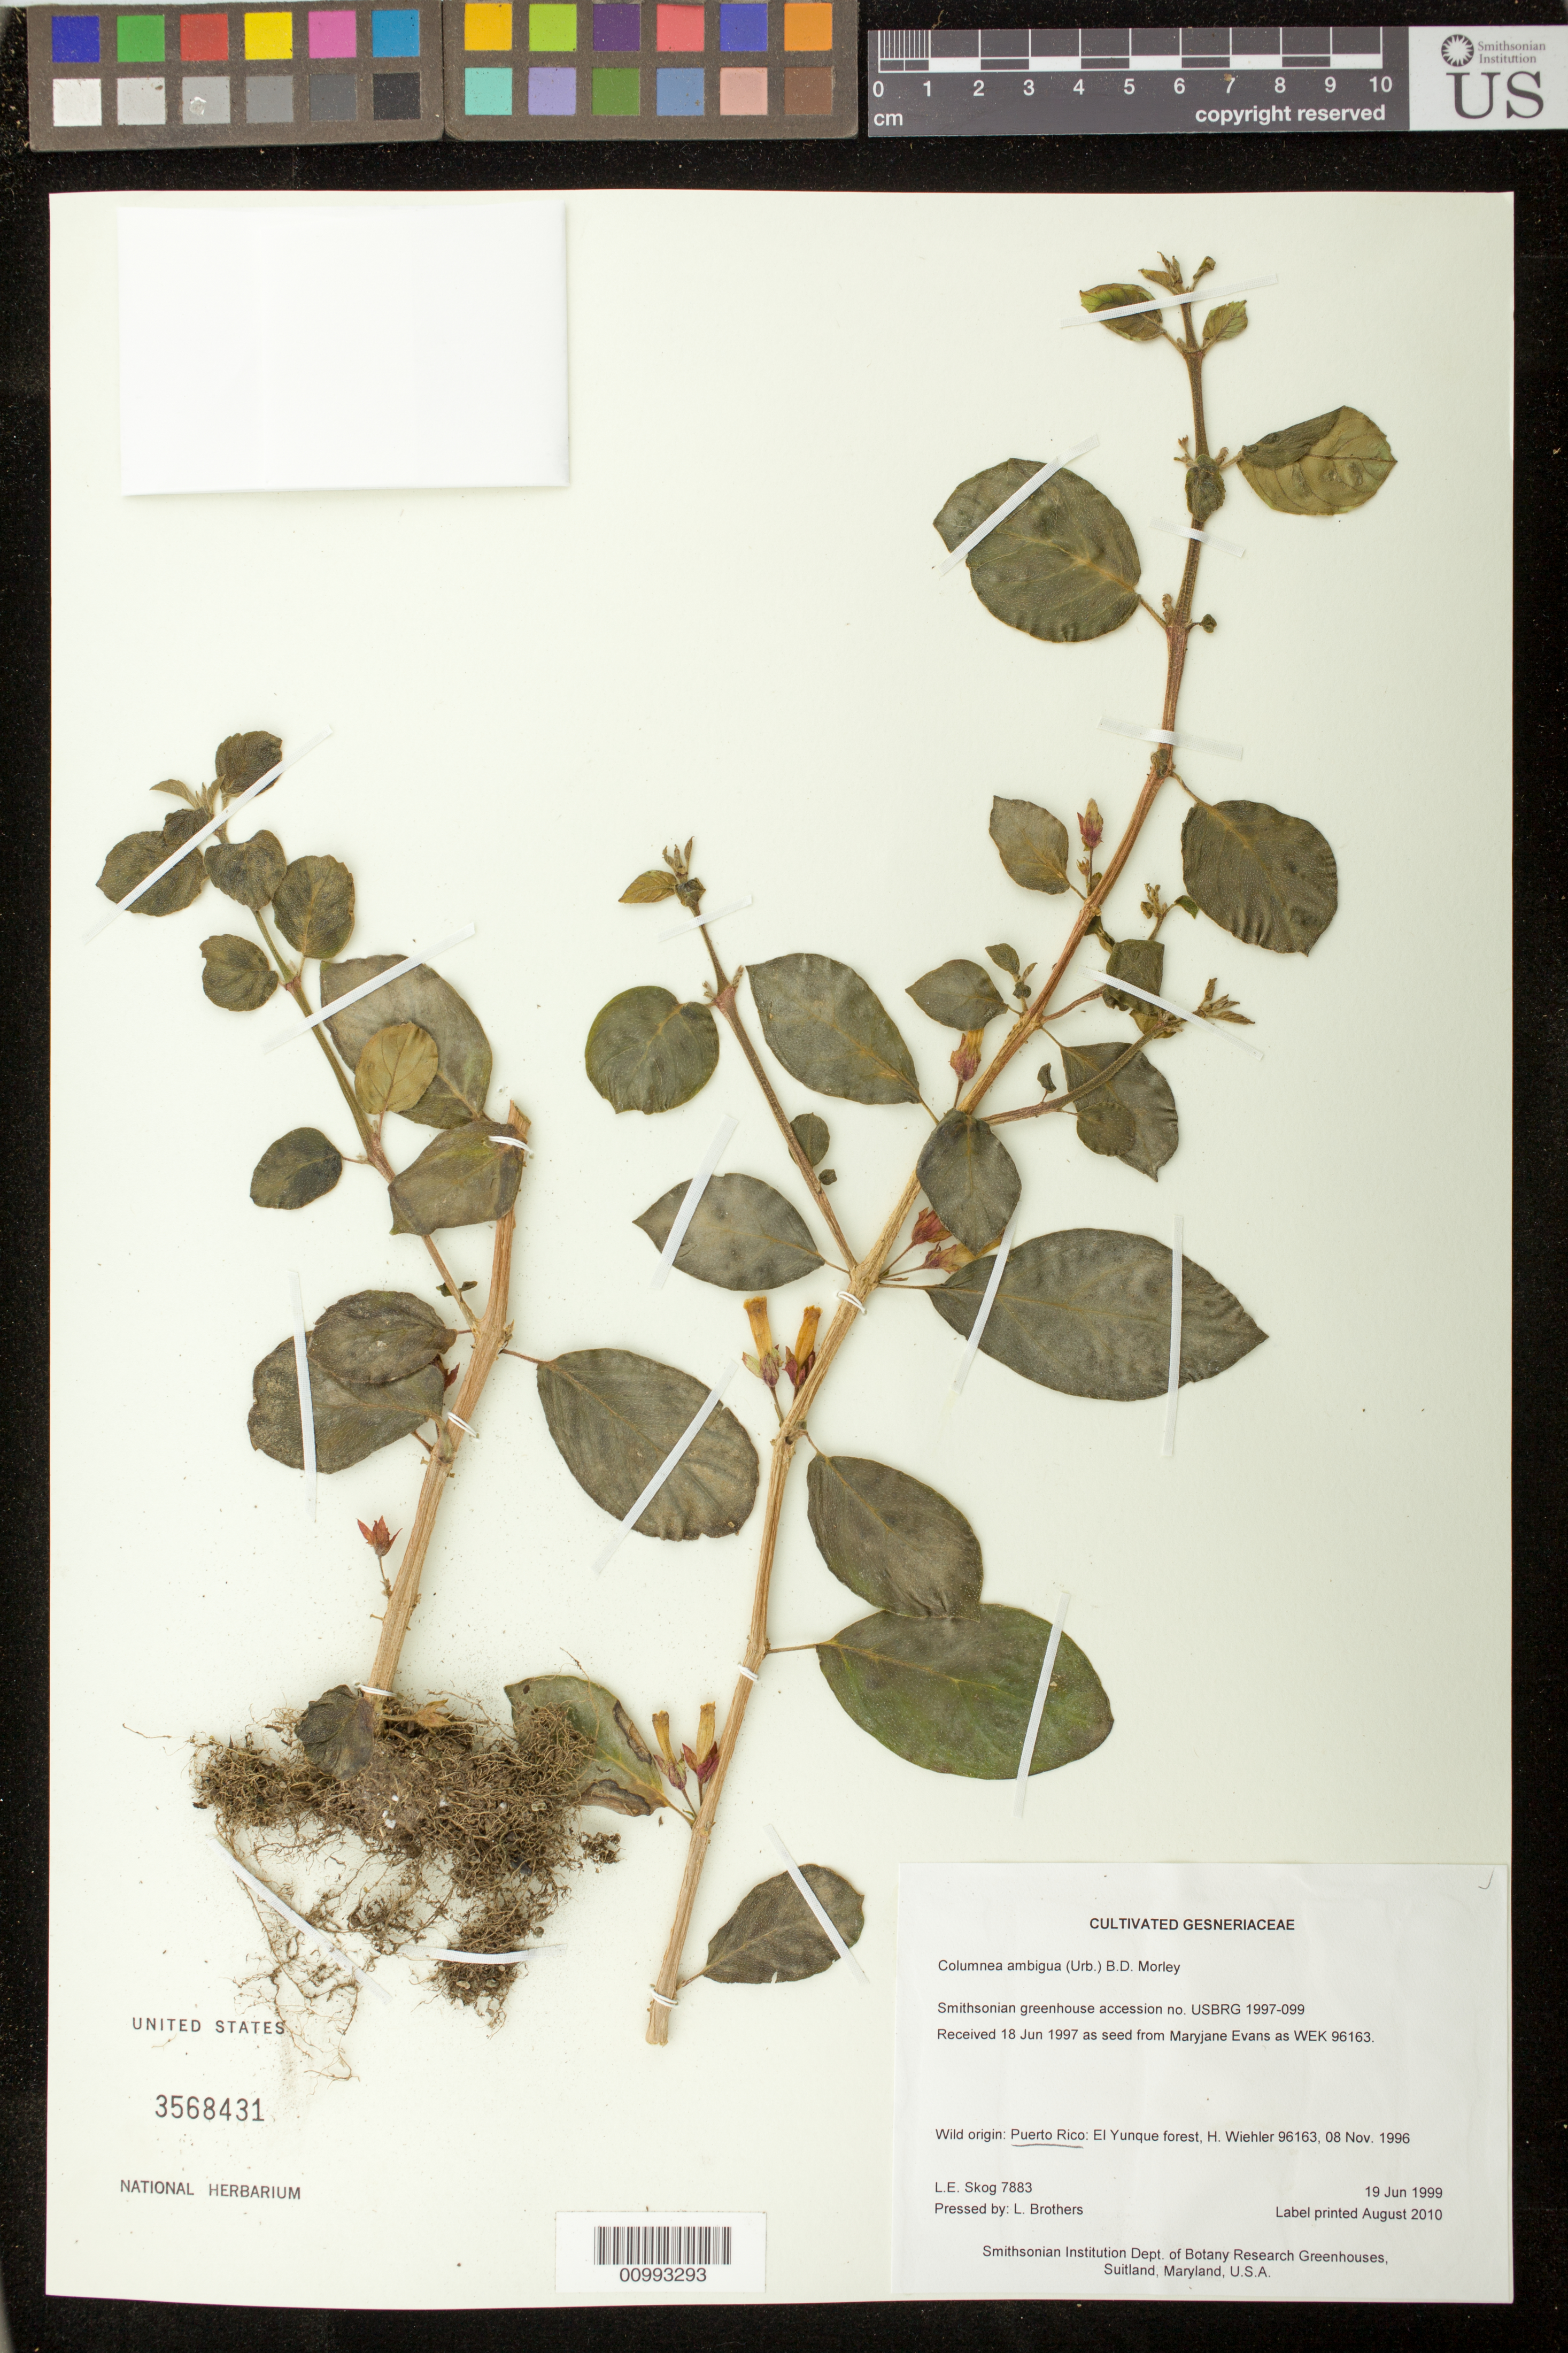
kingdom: Plantae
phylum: Tracheophyta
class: Magnoliopsida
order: Lamiales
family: Gesneriaceae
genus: Columnea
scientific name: Columnea ambigua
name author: (Urb.) B.D. Morley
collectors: L. E. Skog & L. Brothers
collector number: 7883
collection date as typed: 19 Jun 1999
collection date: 1999-06-19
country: Puerto Rico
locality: Smithsonian Institution Dept. of Botany Research Greenhouses, Suitland, Maryland, U.S.A.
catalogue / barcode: US 3568431